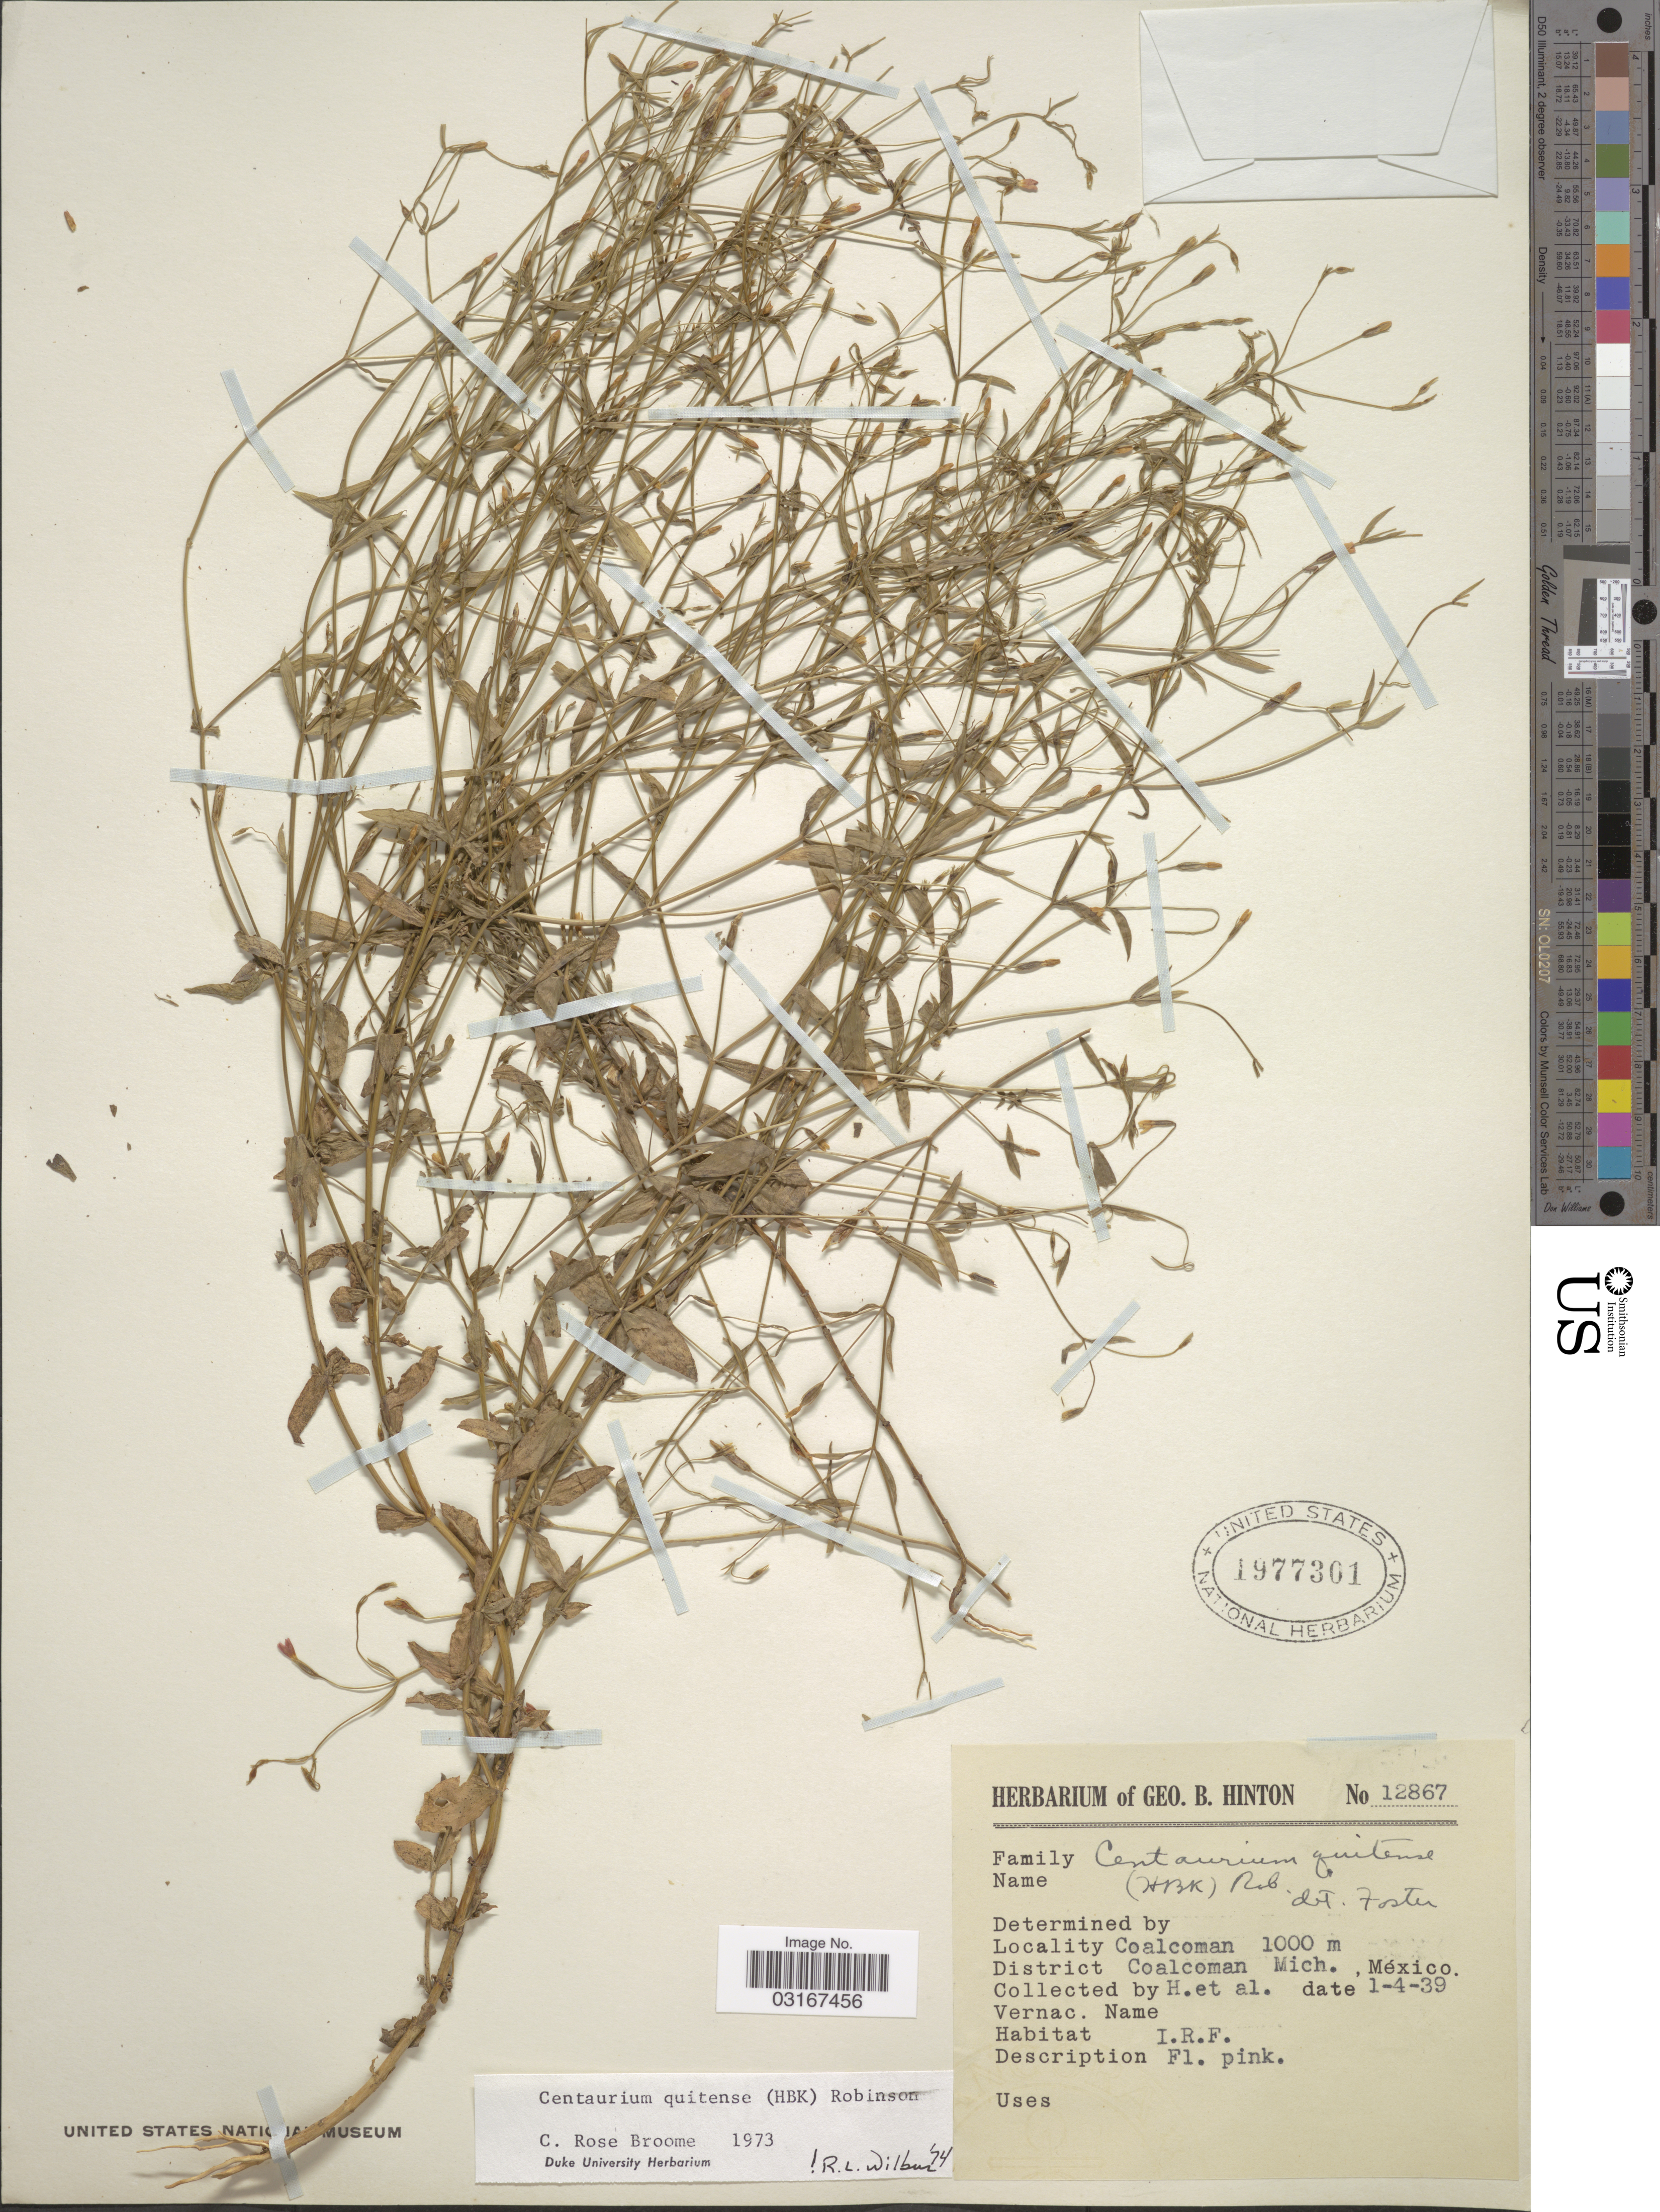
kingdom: Plantae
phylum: Tracheophyta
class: Magnoliopsida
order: Gentianales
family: Gentianaceae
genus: Centaurium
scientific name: Centaurium quitense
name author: (Kunth) B.L. Rob.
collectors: G. B. Hinton & et al.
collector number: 12867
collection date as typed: Transcribed d/m/y: 1/4/39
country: Mexico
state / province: Michoacán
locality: Coalcoman, District Coalcoman.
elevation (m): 1000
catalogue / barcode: US 1977301